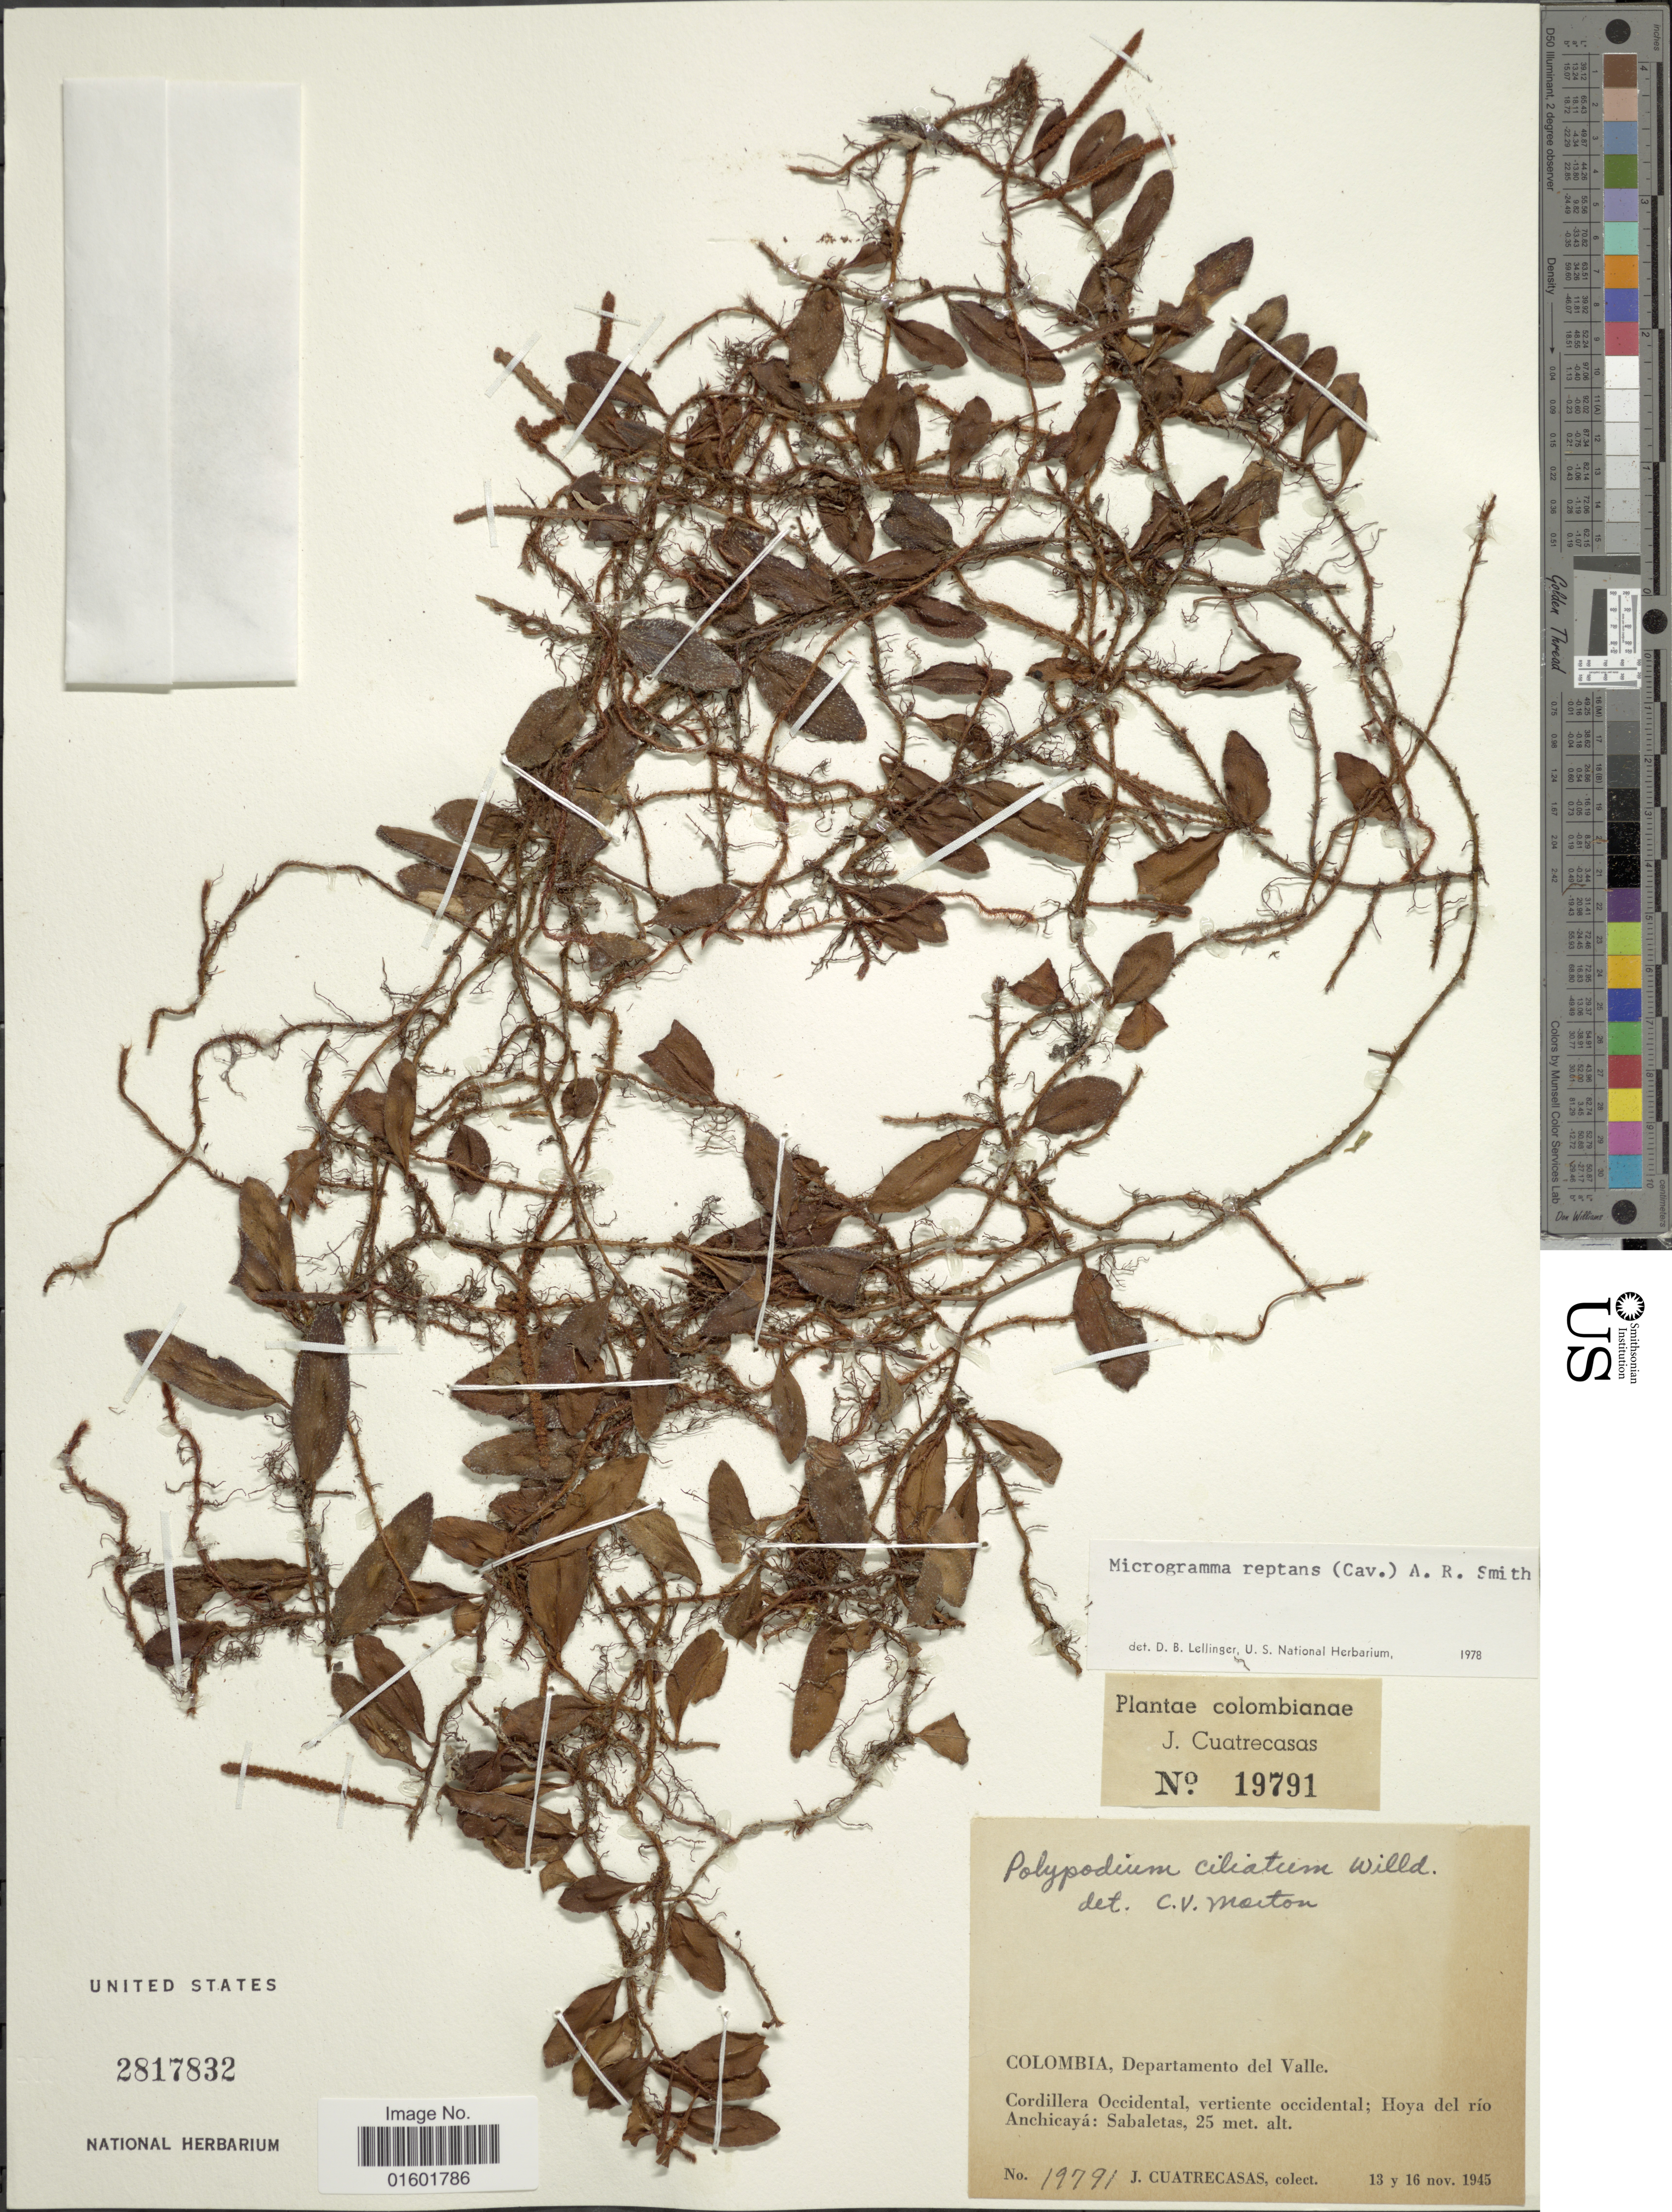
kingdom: Plantae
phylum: Tracheophyta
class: Polypodiopsida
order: Polypodiales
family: Polypodiaceae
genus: Microgramma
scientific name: Microgramma reptans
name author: (Cav.) A.R. Sm.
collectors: J. Cuatrecasas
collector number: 19791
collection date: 1945-11-13/1945-11-16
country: Colombia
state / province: Valle del Cauca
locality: Cordillera Occidental, vertiente occidental: Hoya del rio Anchicaya: Sabaletas. Departamento del Valle.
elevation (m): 25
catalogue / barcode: US 2817832